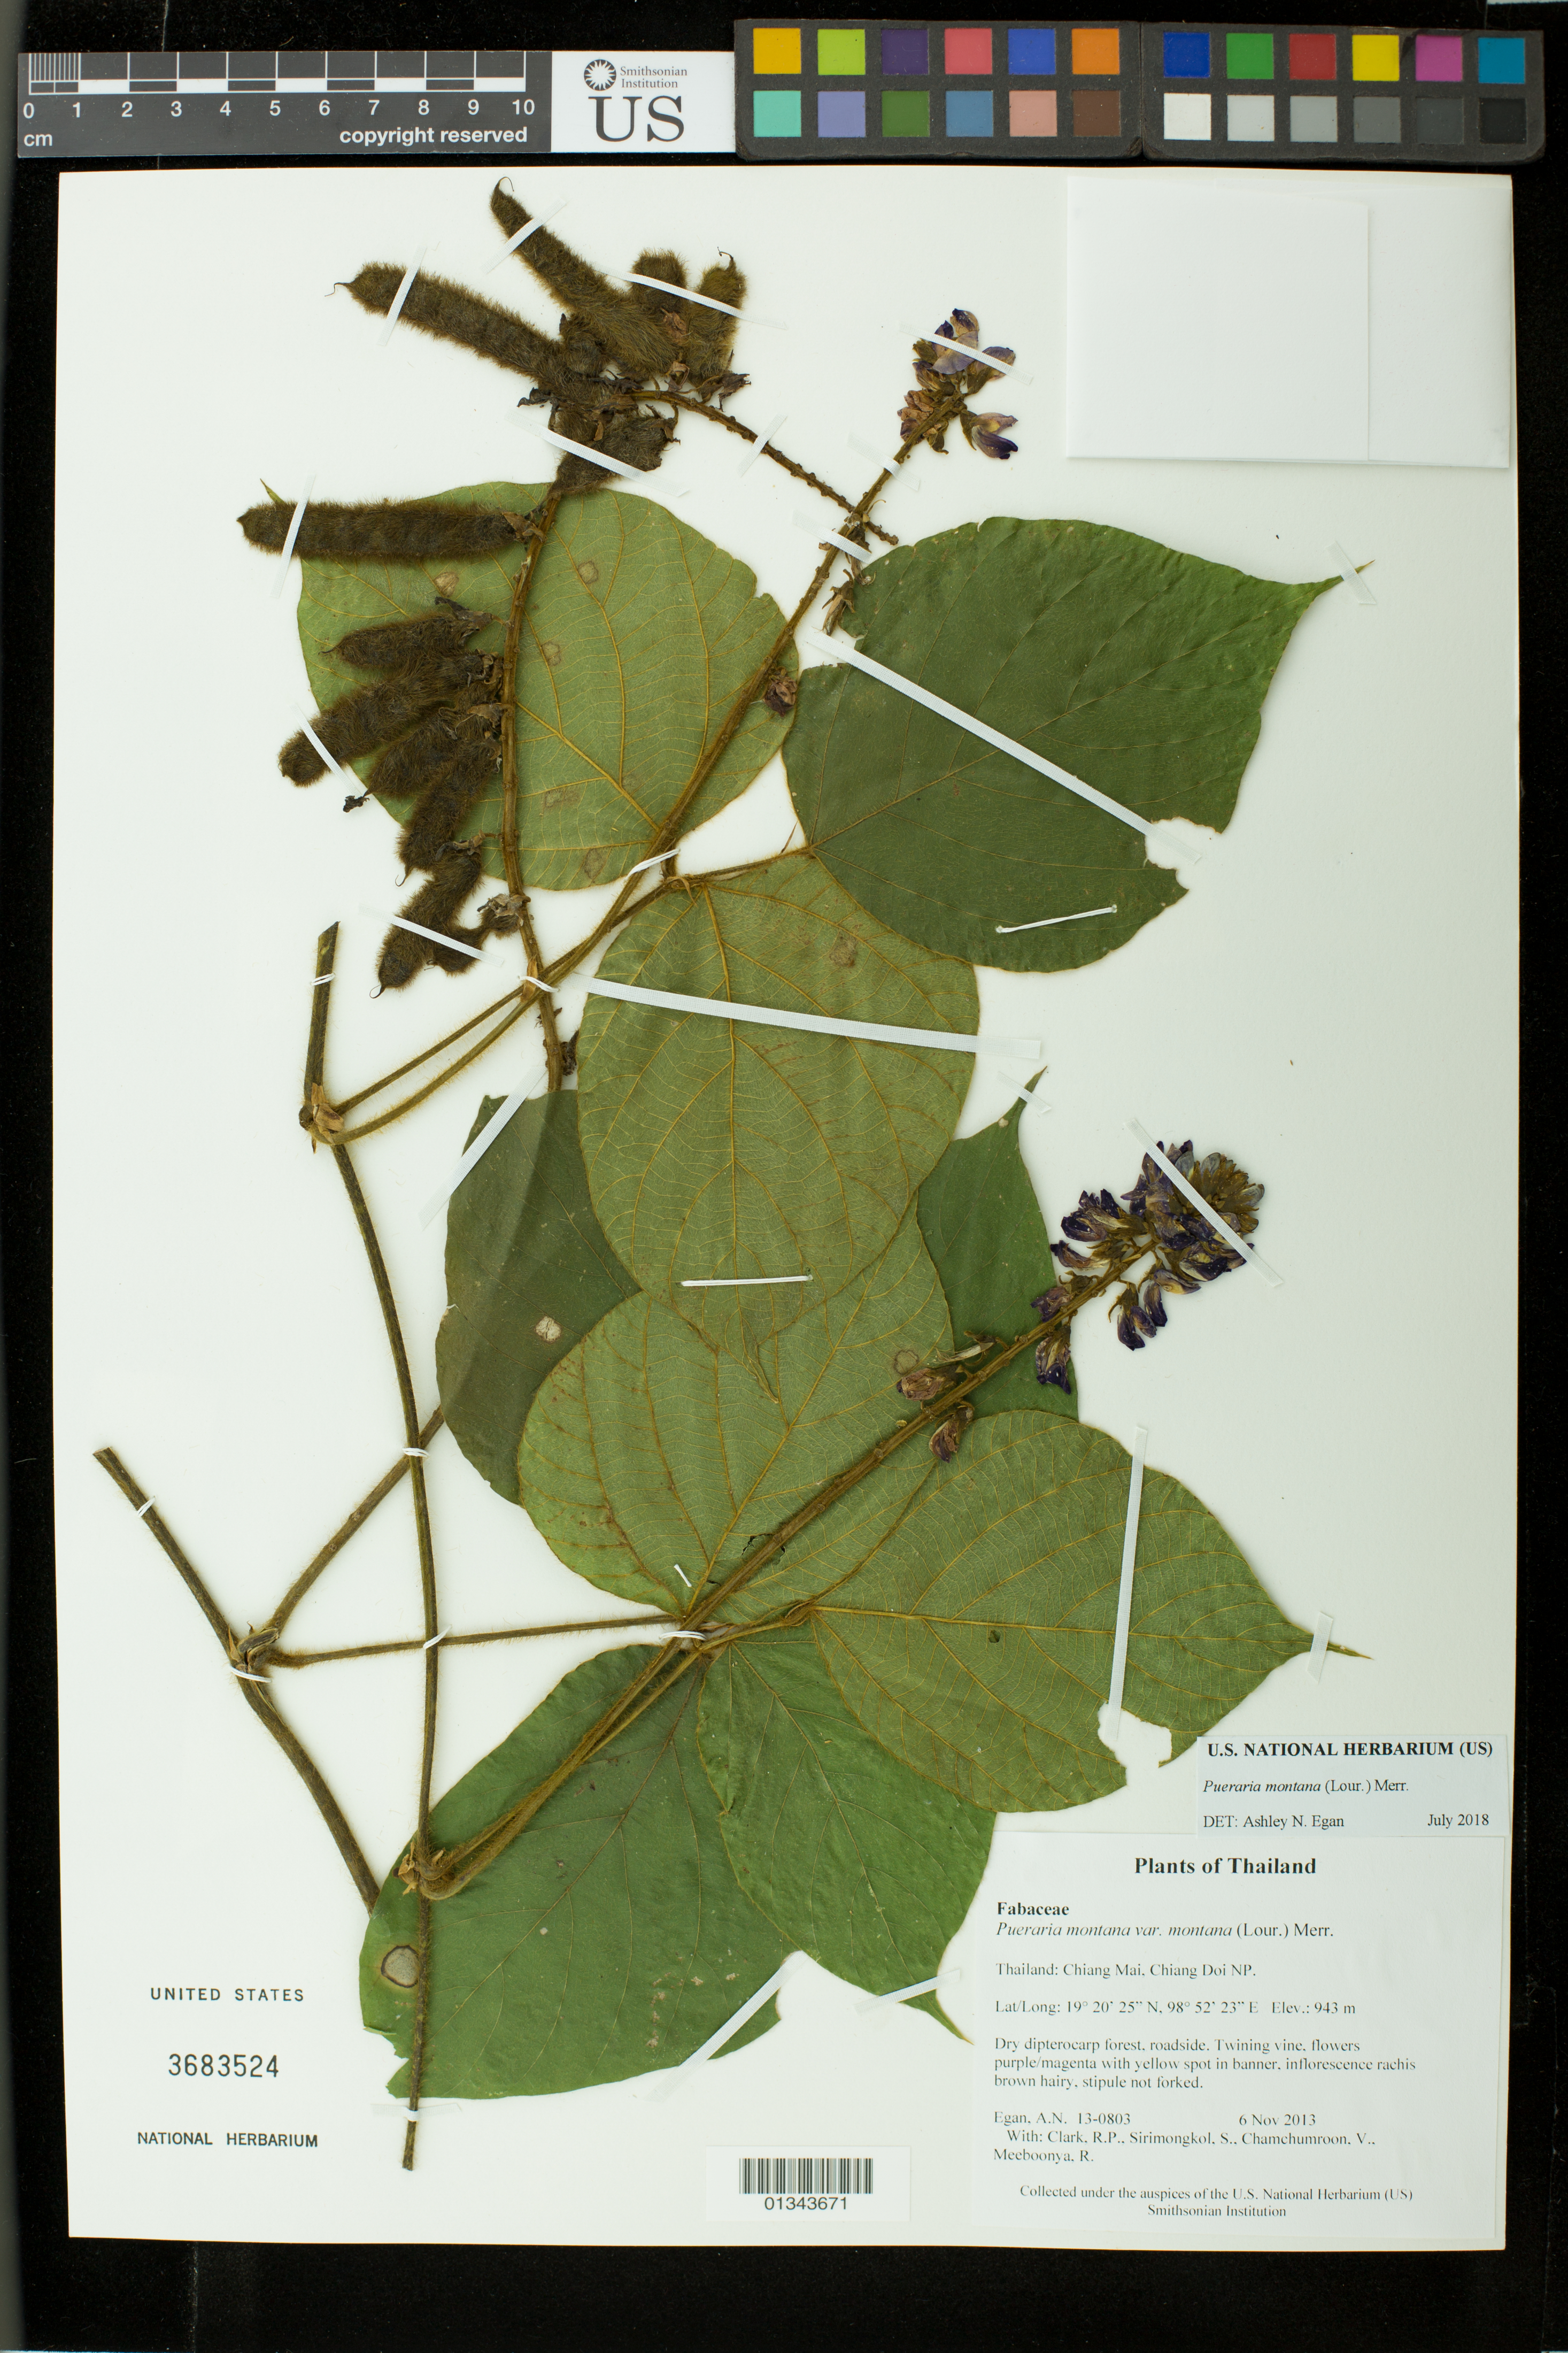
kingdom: Plantae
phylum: Tracheophyta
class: Magnoliopsida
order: Fabales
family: Fabaceae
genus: Pueraria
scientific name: Pueraria montana var. montana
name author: (Lour.) Merr.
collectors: A. N. Egan, R. P. Clark, S. Sirimongkol, V. Chamchumroon & R. Meeboonya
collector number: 13-0803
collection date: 2013-11-06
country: Thailand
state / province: Chiang Mai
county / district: Mueang Chiang Mai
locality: Chiang Doi NP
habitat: Dry dipterocarp forest, roadside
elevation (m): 943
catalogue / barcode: US 3683524